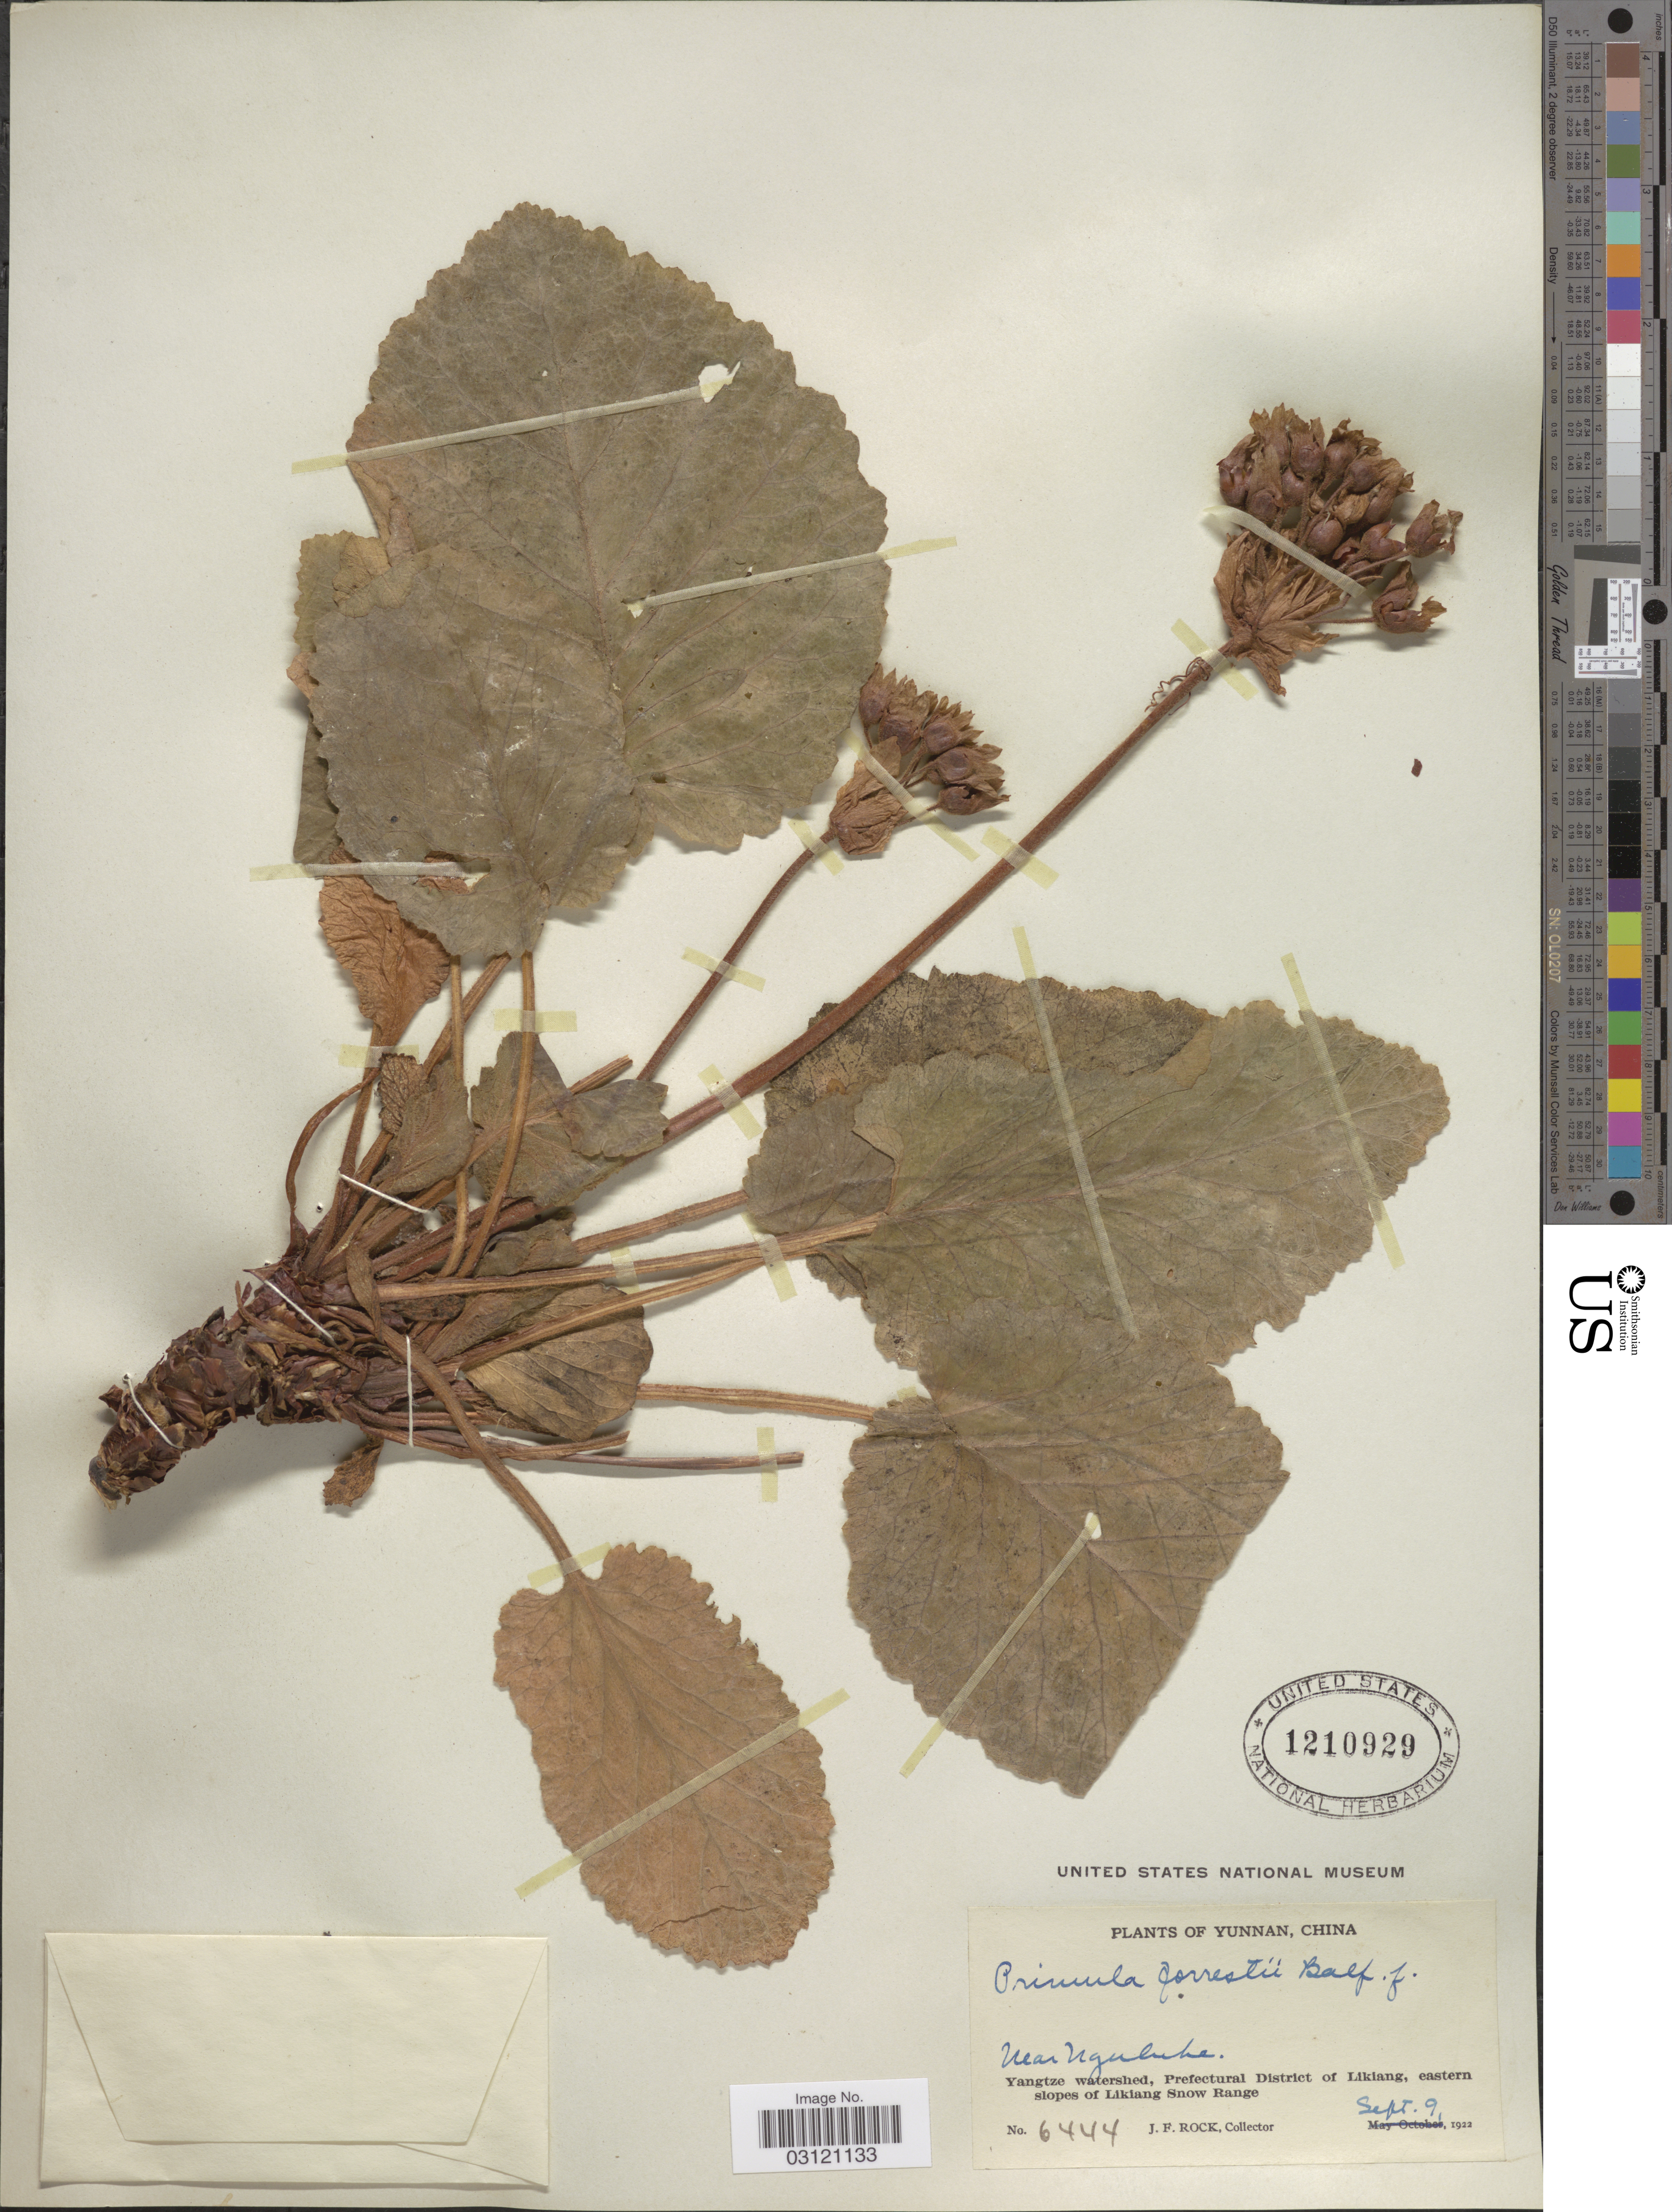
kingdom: Plantae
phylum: Tracheophyta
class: Magnoliopsida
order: Ericales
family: Primulaceae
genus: Primula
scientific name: Primula forrestii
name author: Balf. f. in Forrest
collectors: J. Rock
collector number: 6444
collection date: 1922-09-09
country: China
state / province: Yunnan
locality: Near Nguluha. Yangtze watershed, Prefectural District of Likiang, eastern slopes of Likiang Snow Range.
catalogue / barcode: US 1210929